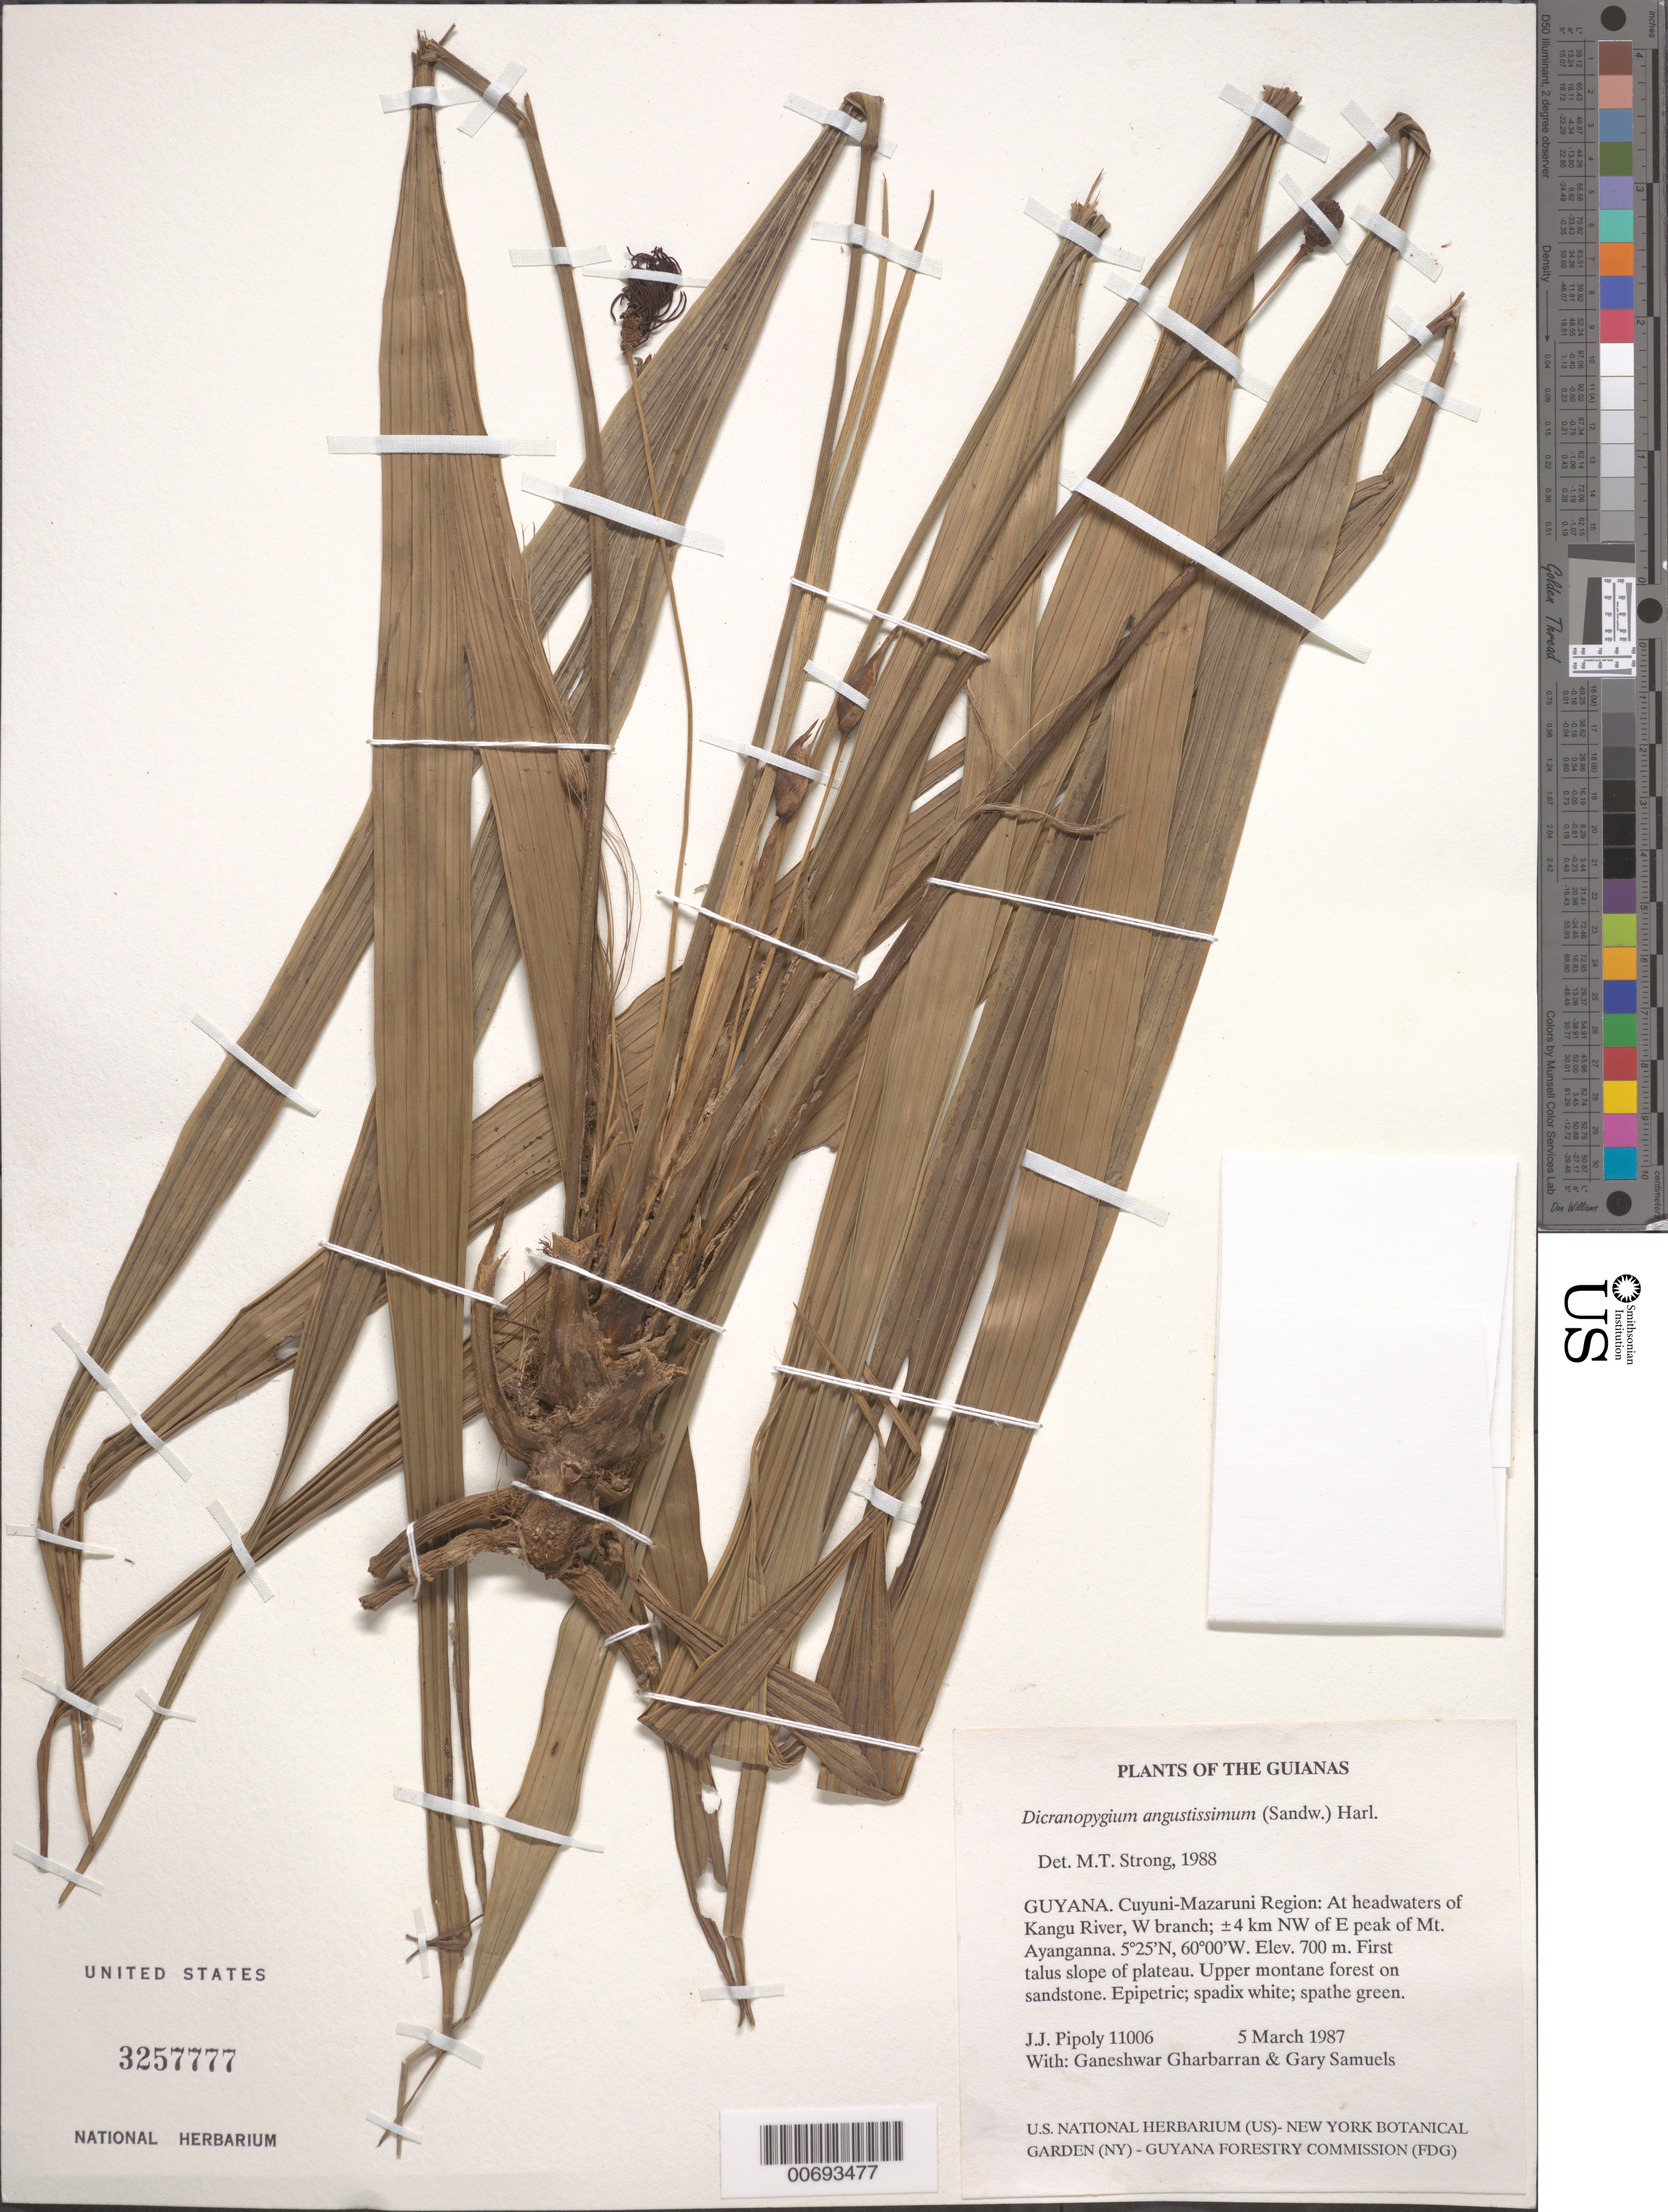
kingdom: Plantae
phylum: Tracheophyta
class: Liliopsida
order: Pandanales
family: Cyclanthaceae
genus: Dicranopygium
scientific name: Dicranopygium angustissimum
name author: (Sandwith) Harling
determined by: Strong, M. T., (US), Smithsonian Institution - National Museum of Natural History (UNITED STATES)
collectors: J. J. Pipoly, G. Gharbarran & G. Samuels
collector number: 11006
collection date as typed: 5 March 1987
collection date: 1987-03-05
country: Guyana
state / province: Cuyuni-Mazaruni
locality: Headwaters of Kangu R., W branch; ±4 km NW of E peak of Mt. Ayanganna. First talus slope of plateau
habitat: Upper montane forest on sandstone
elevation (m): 700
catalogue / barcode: US 3257777